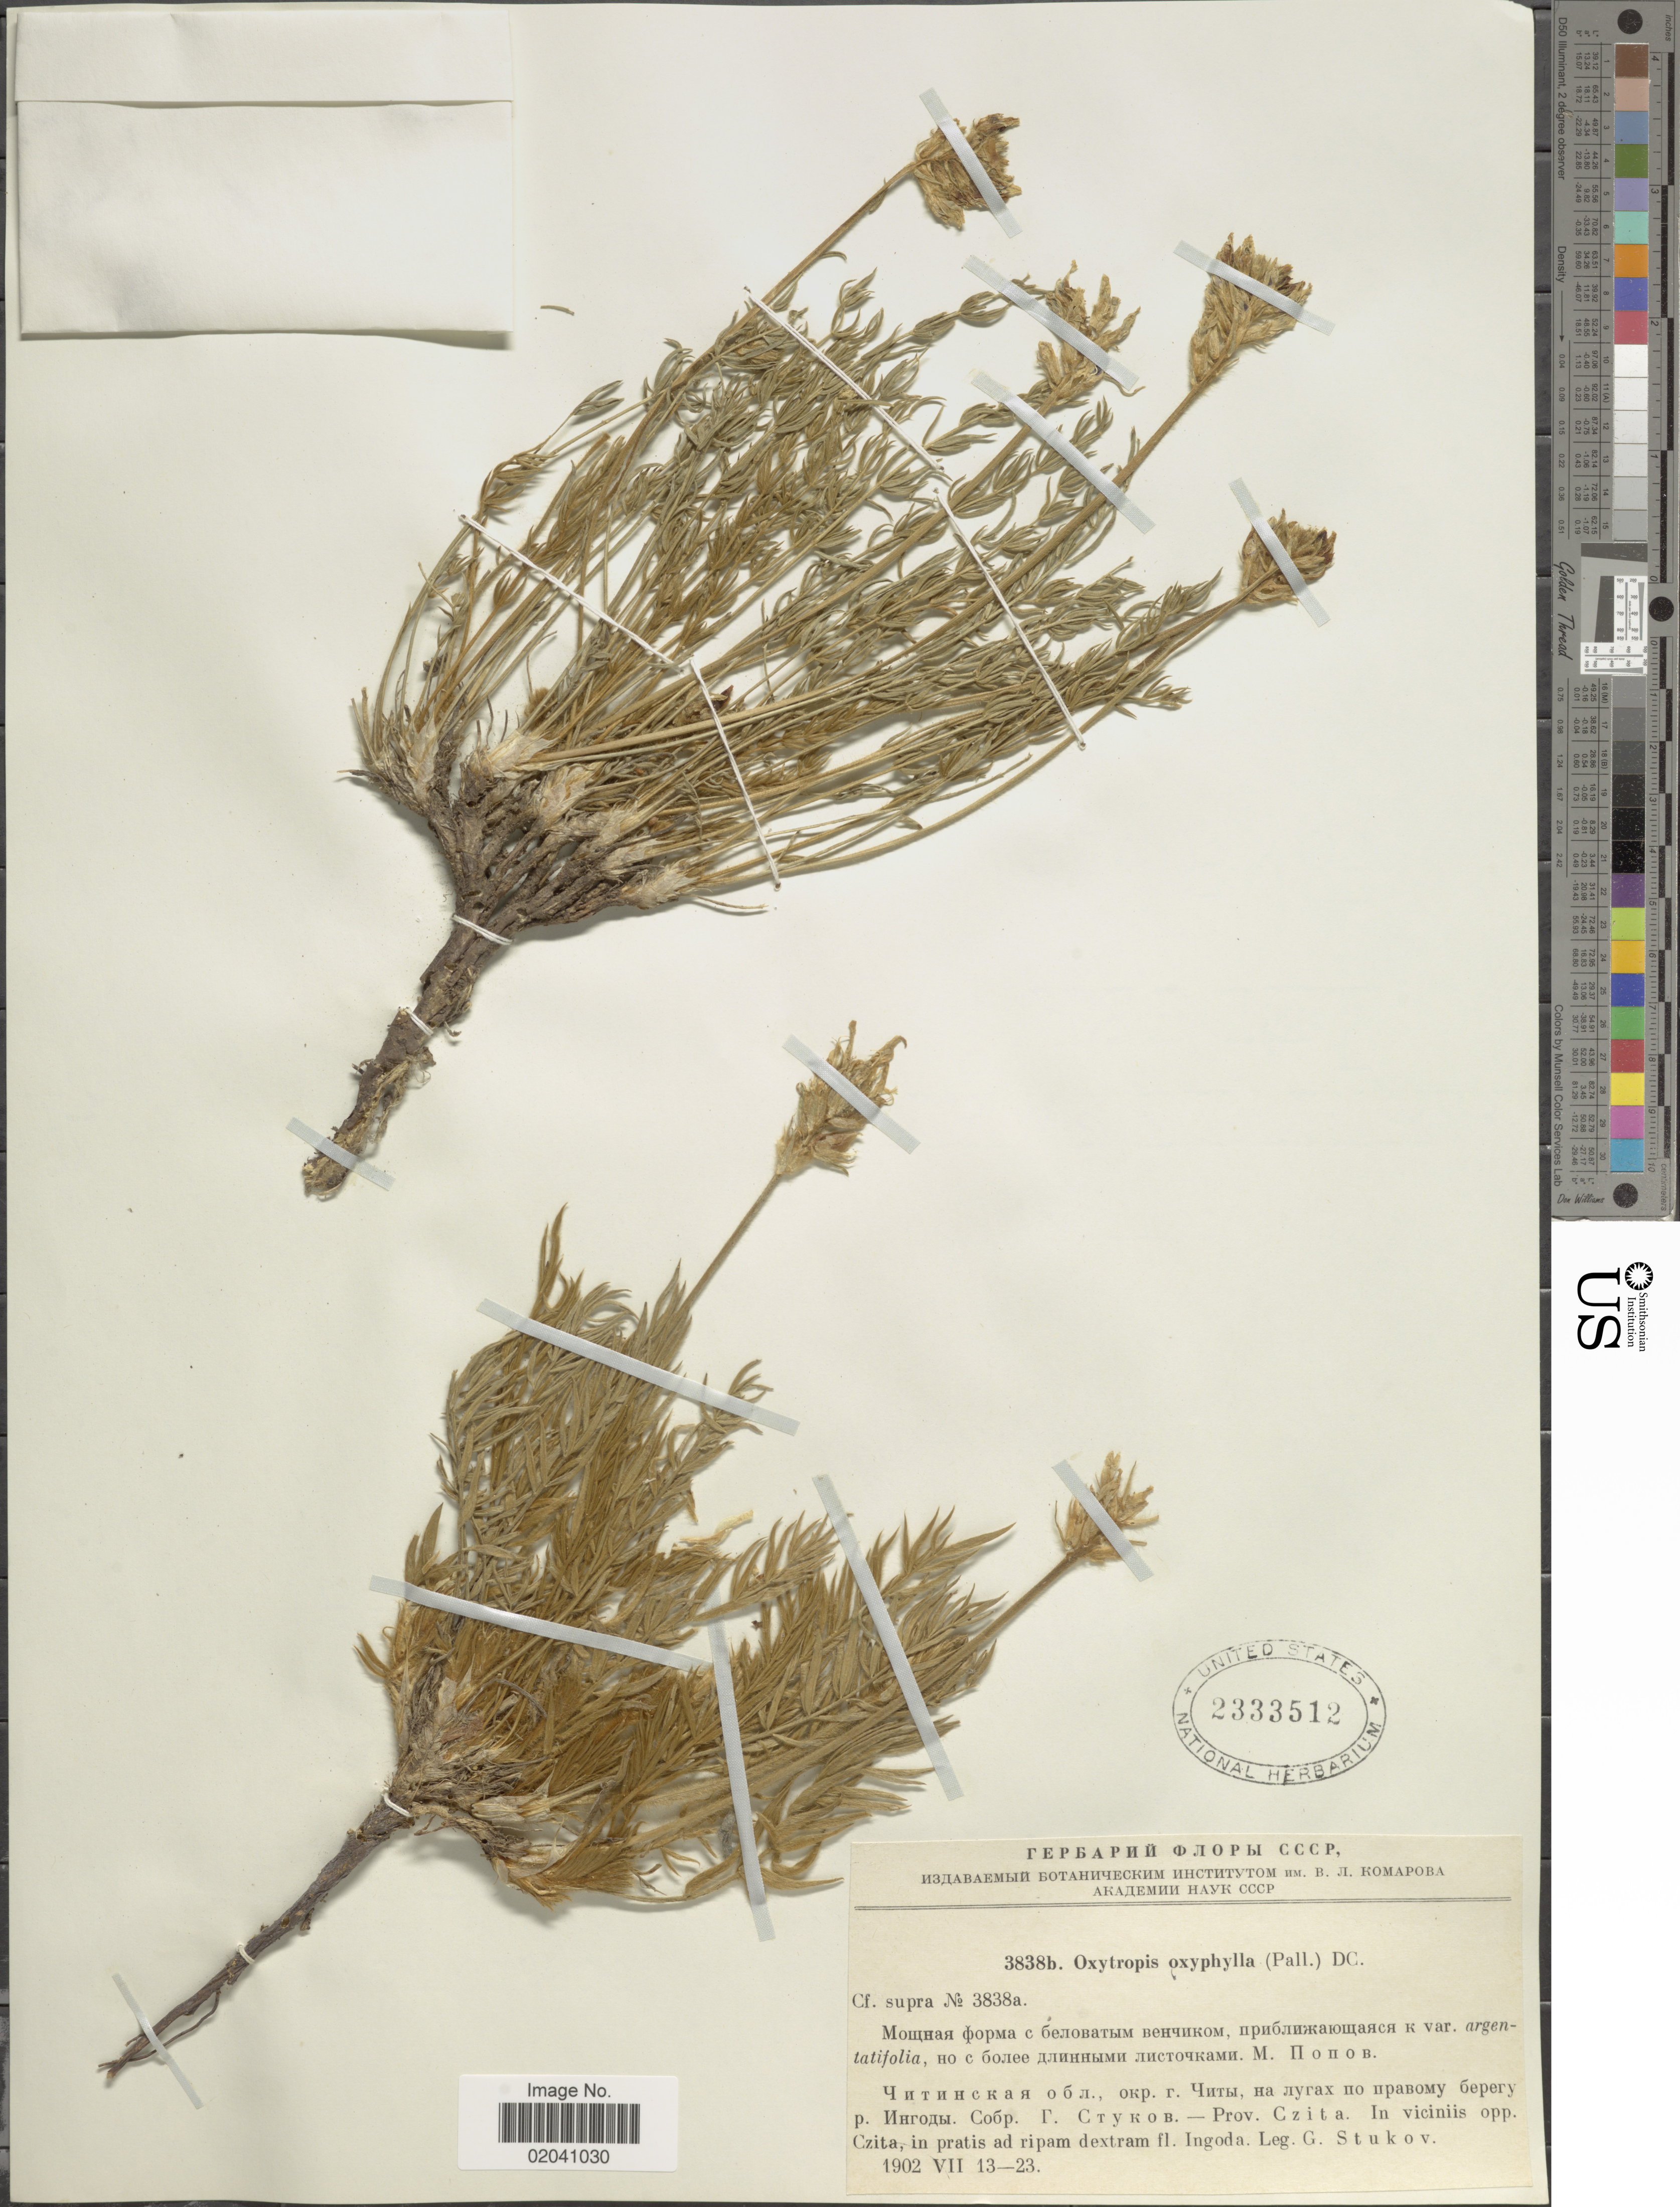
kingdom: Plantae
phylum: Tracheophyta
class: Magnoliopsida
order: Fabales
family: Fabaceae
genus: Oxytropis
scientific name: Oxytropis oxyphylla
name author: (Pall.) DC.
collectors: G. Stukov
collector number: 3838b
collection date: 1902-07-12/1902-07-23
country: Russian Federation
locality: Czita, in viciniis opp. Czita, in pratis ad ripam dextram fl. Ingoda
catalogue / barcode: US 2333512